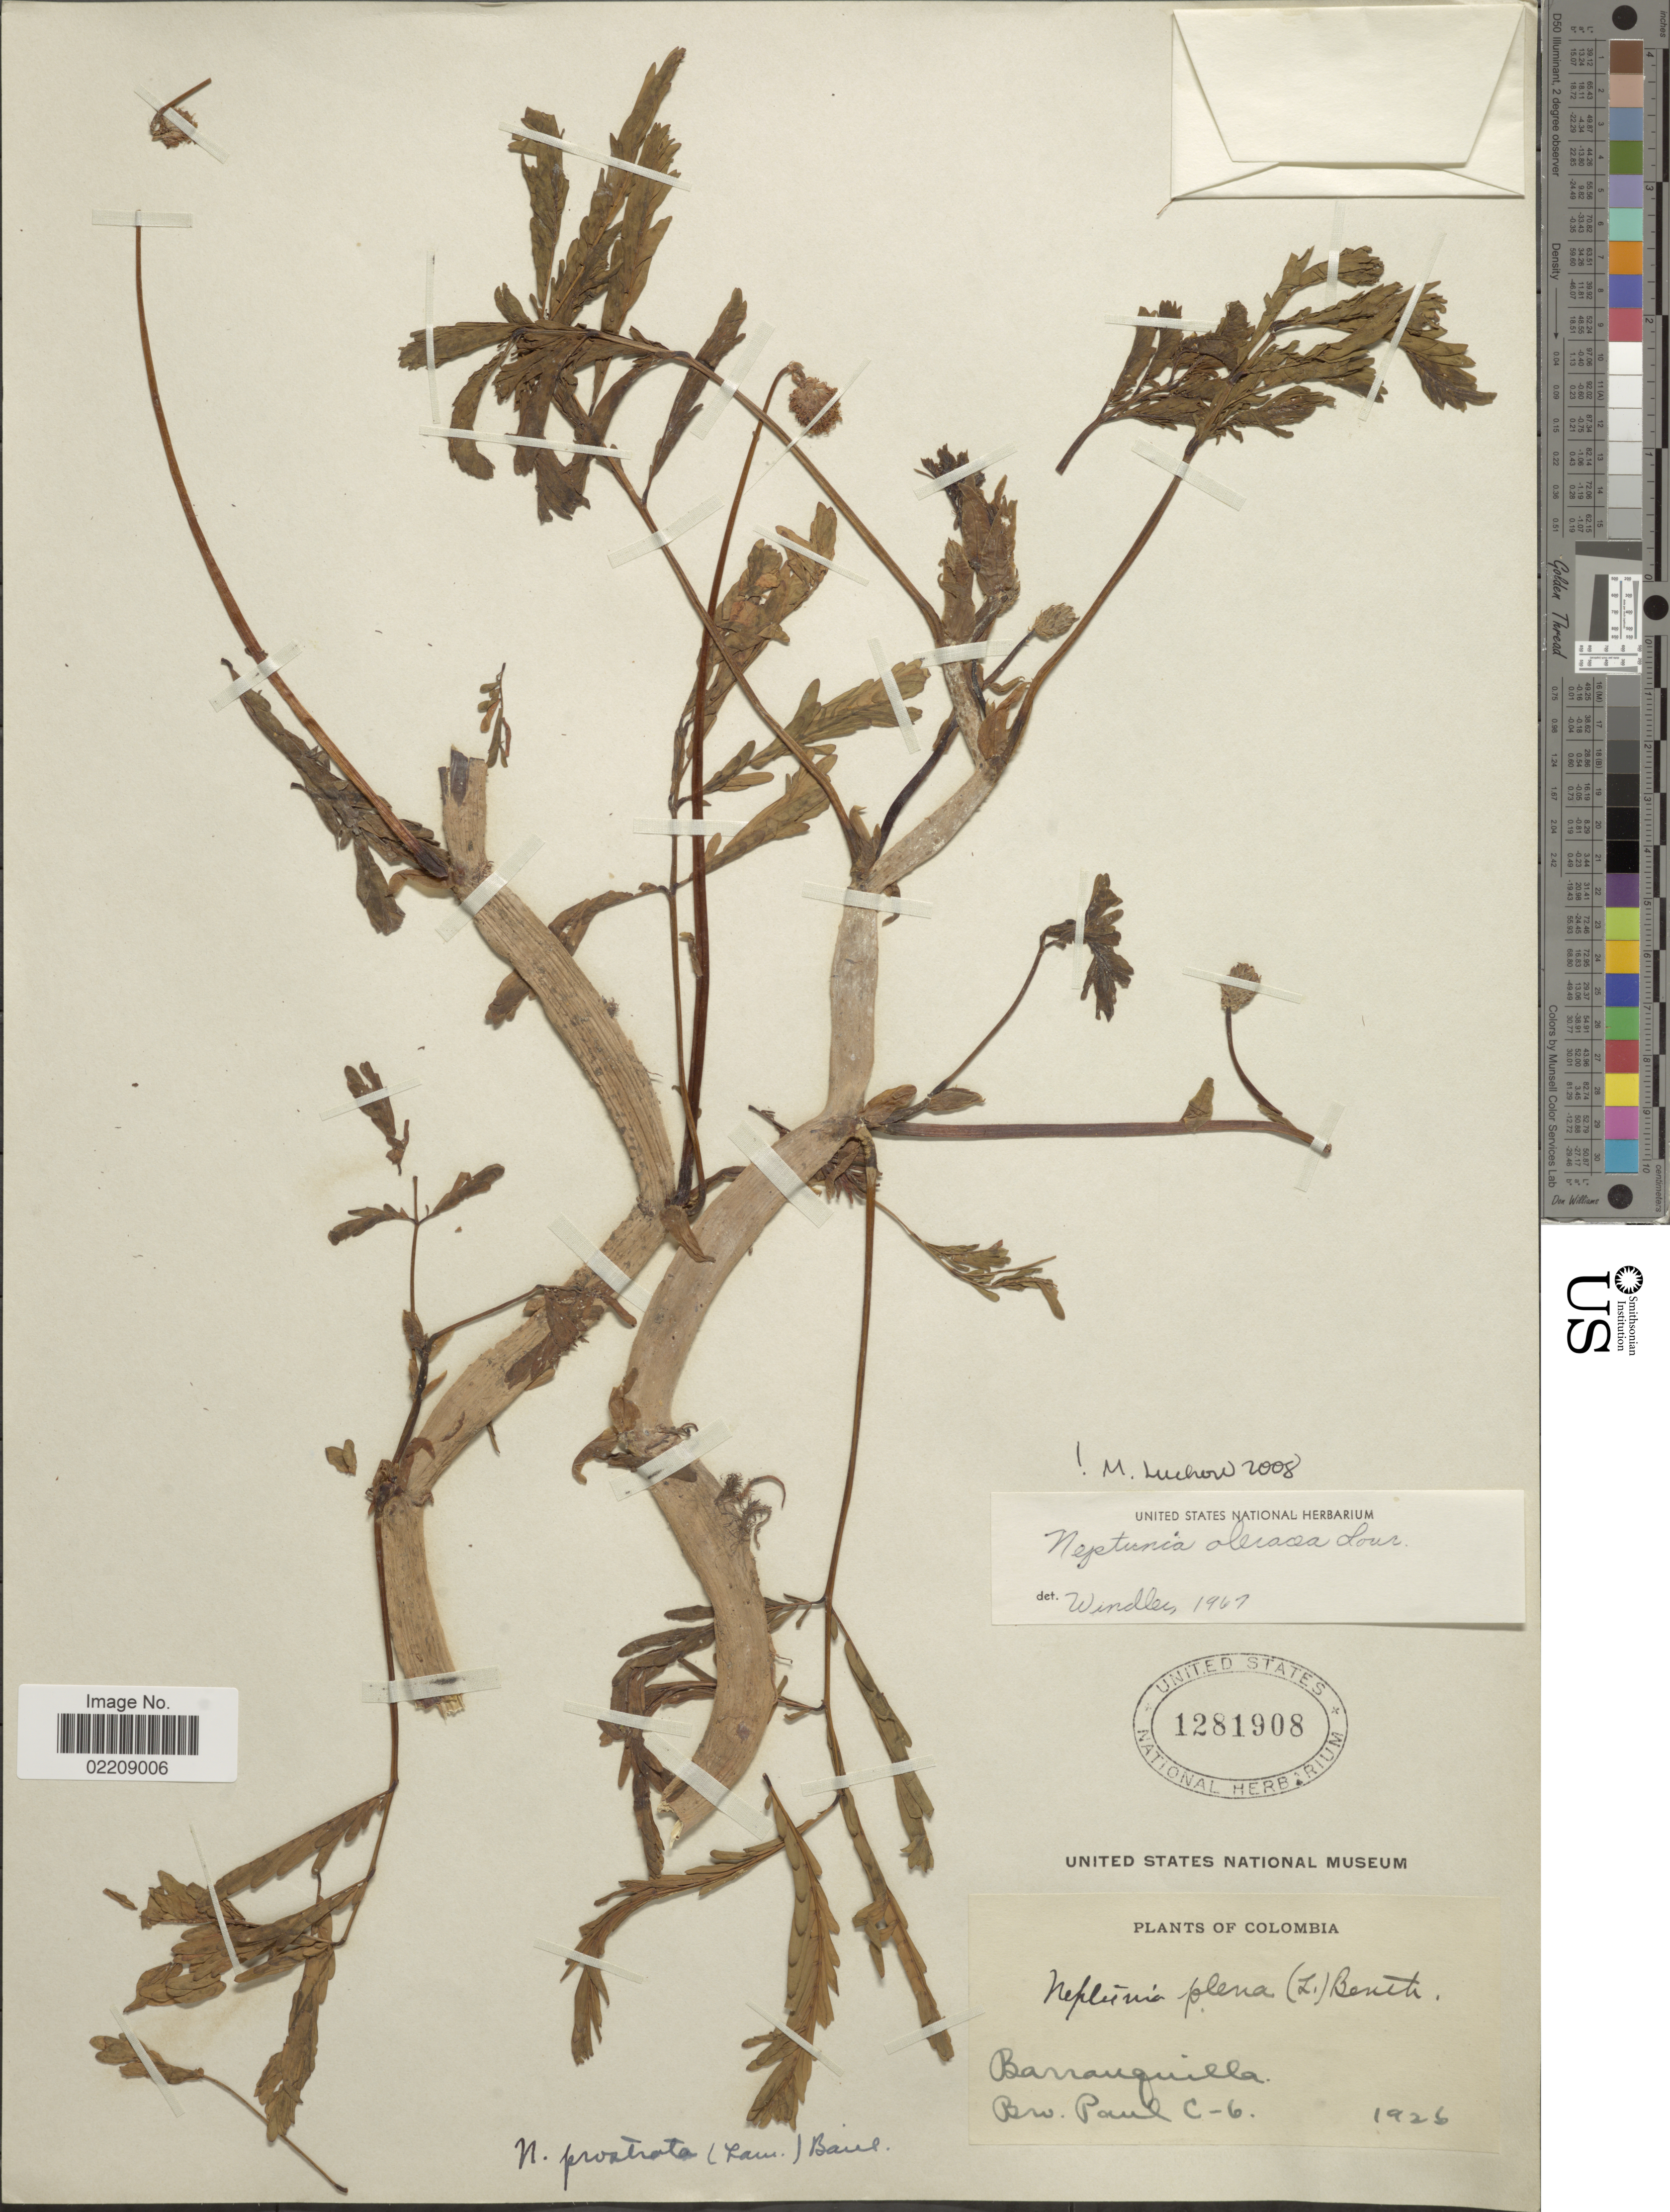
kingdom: Plantae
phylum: Tracheophyta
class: Magnoliopsida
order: Fabales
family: Fabaceae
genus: Neptunia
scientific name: Neptunia oleracea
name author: Lour.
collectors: B. Paul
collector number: C6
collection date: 1926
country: Colombia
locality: Barranquilla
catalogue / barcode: US 1281908